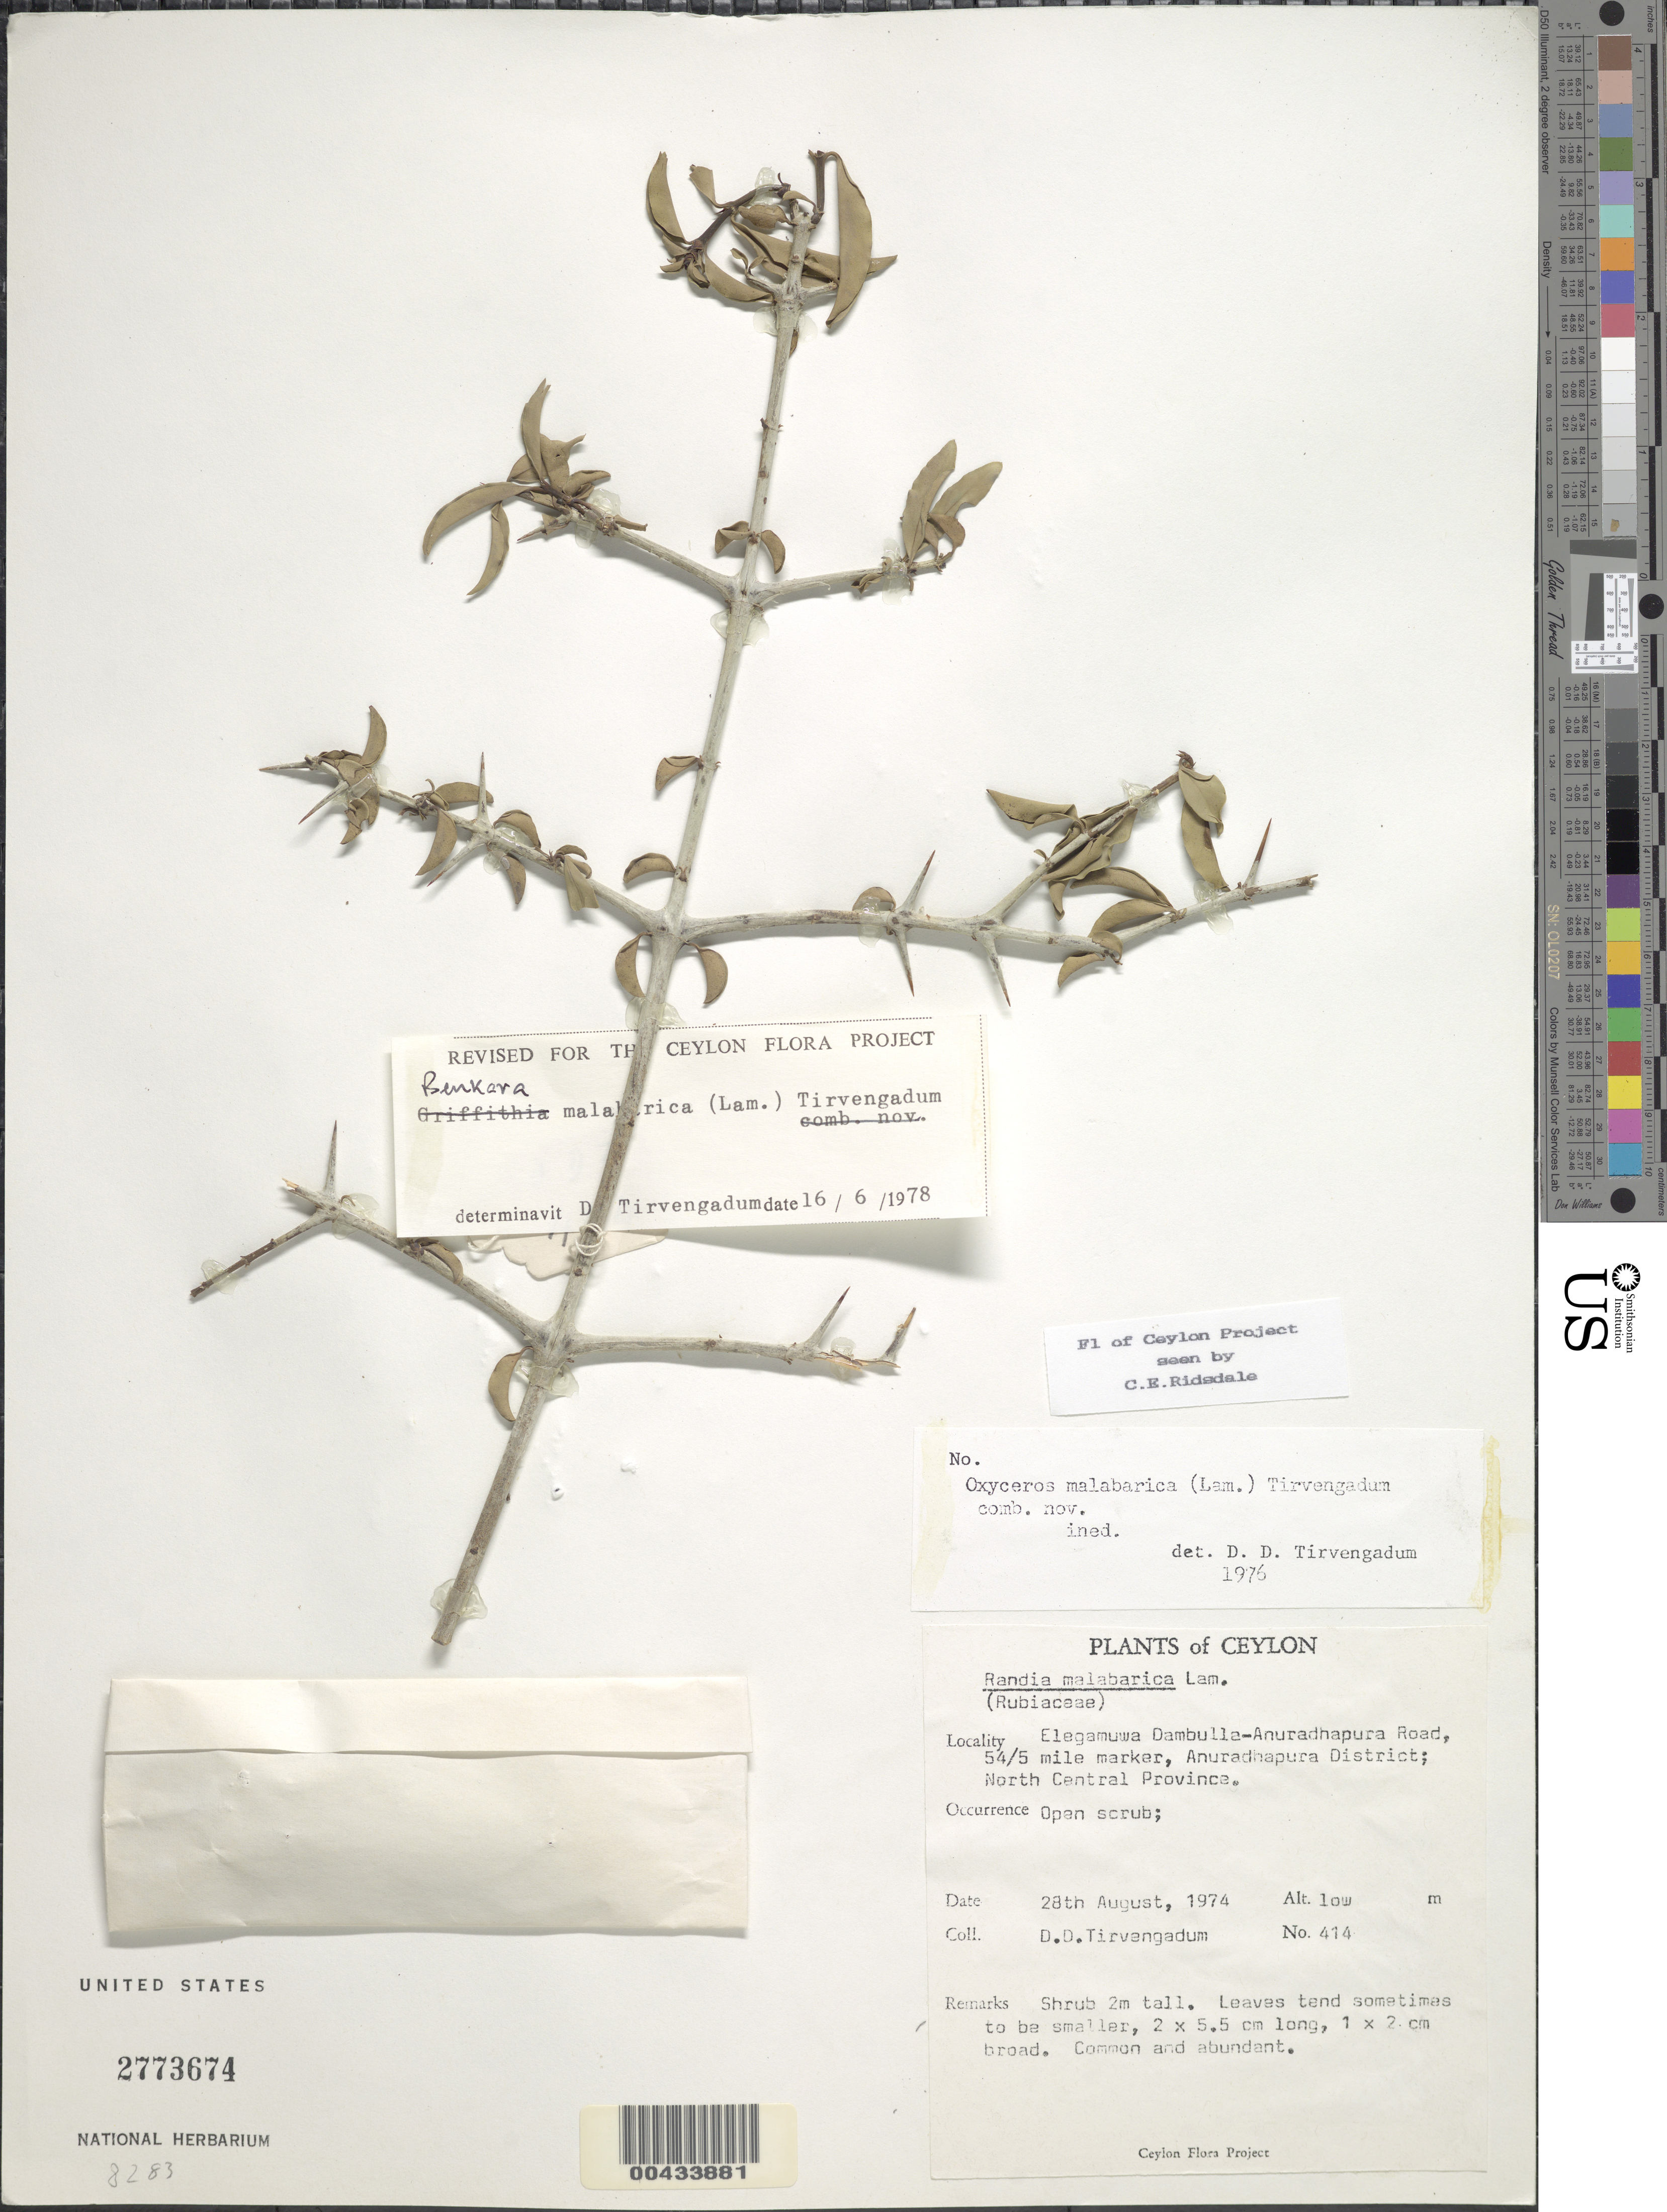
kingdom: Plantae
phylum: Tracheophyta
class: Magnoliopsida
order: Gentianales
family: Rubiaceae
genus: Benkara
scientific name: Benkara malabarica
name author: (Lam.) Tirveng.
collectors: D. Tirvengadum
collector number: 414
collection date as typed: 28 Aug 1974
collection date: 1974-08-28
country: Sri Lanka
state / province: North Central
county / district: Anuradhapura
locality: Elagamuwa Dambulla-Anuradhapura Rd, 54/5 mi marker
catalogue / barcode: US 2773674